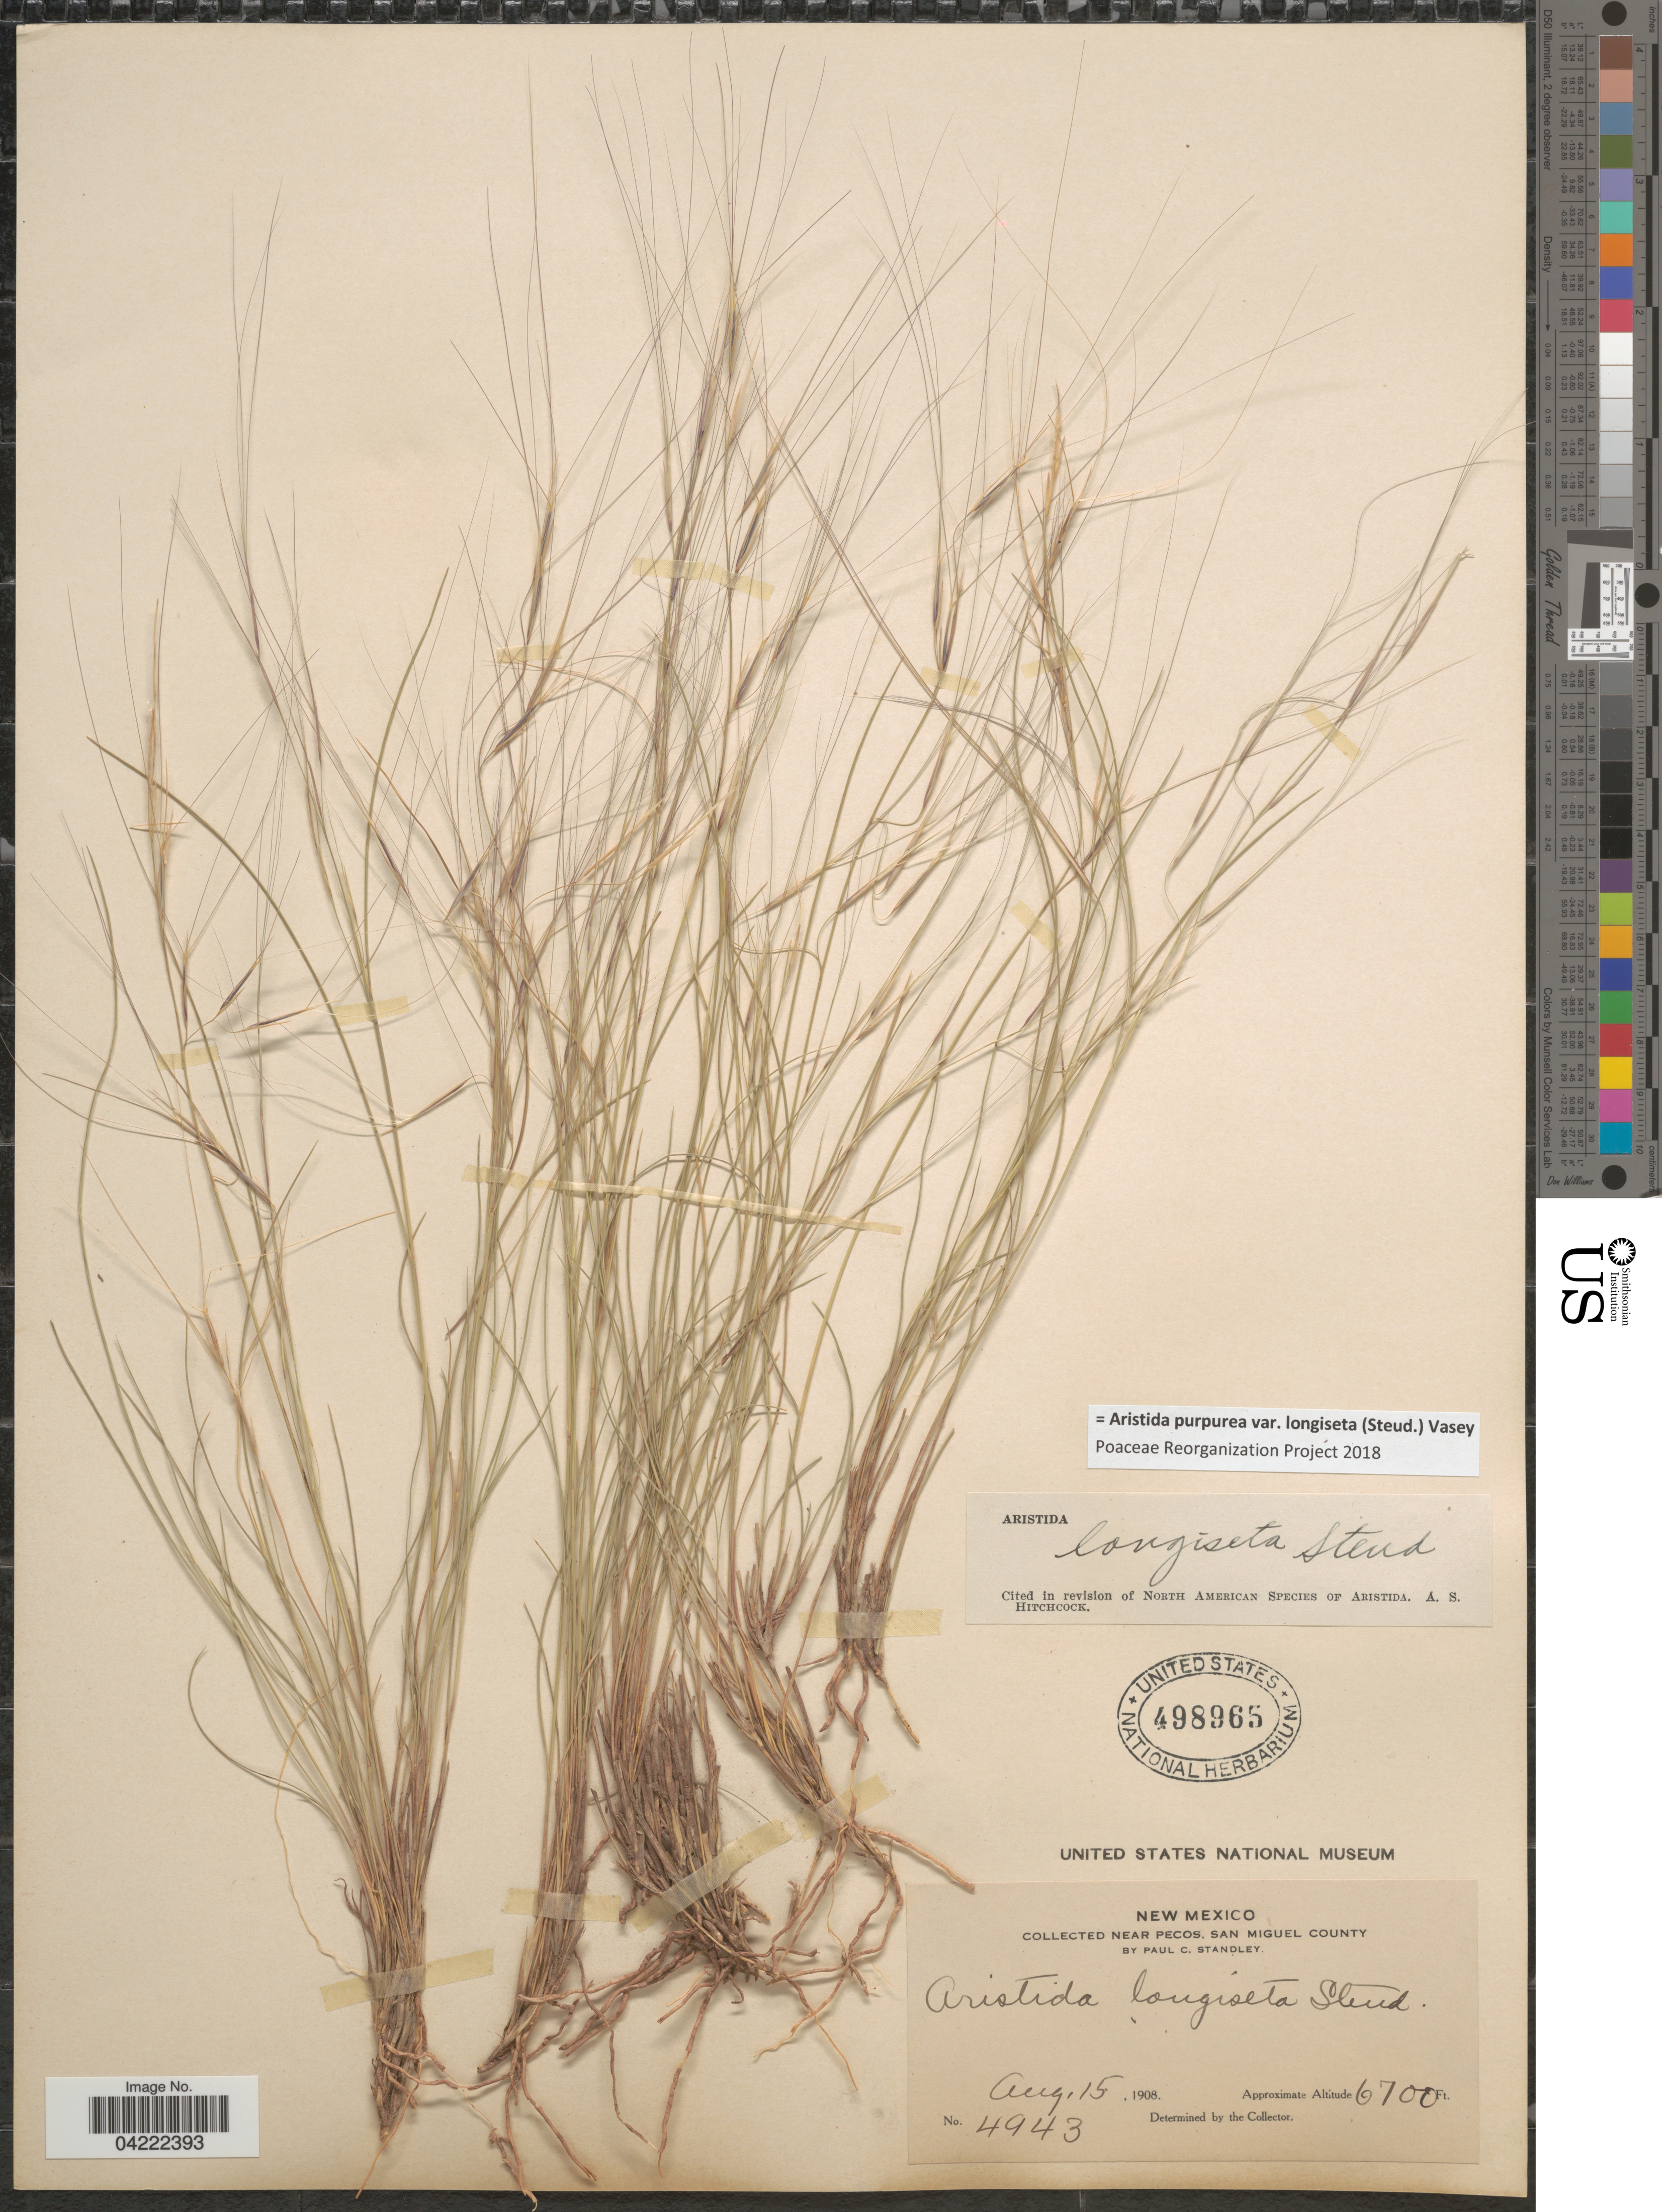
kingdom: Plantae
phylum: Tracheophyta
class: Liliopsida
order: Poales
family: Poaceae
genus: Aristida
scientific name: Aristida purpurea var. longiseta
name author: (Steud.) Vasey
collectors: P. C. Standley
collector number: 4943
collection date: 1908-08-15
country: United States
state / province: New Mexico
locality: Near Pecos, San Miguel County.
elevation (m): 2042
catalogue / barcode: US 498965